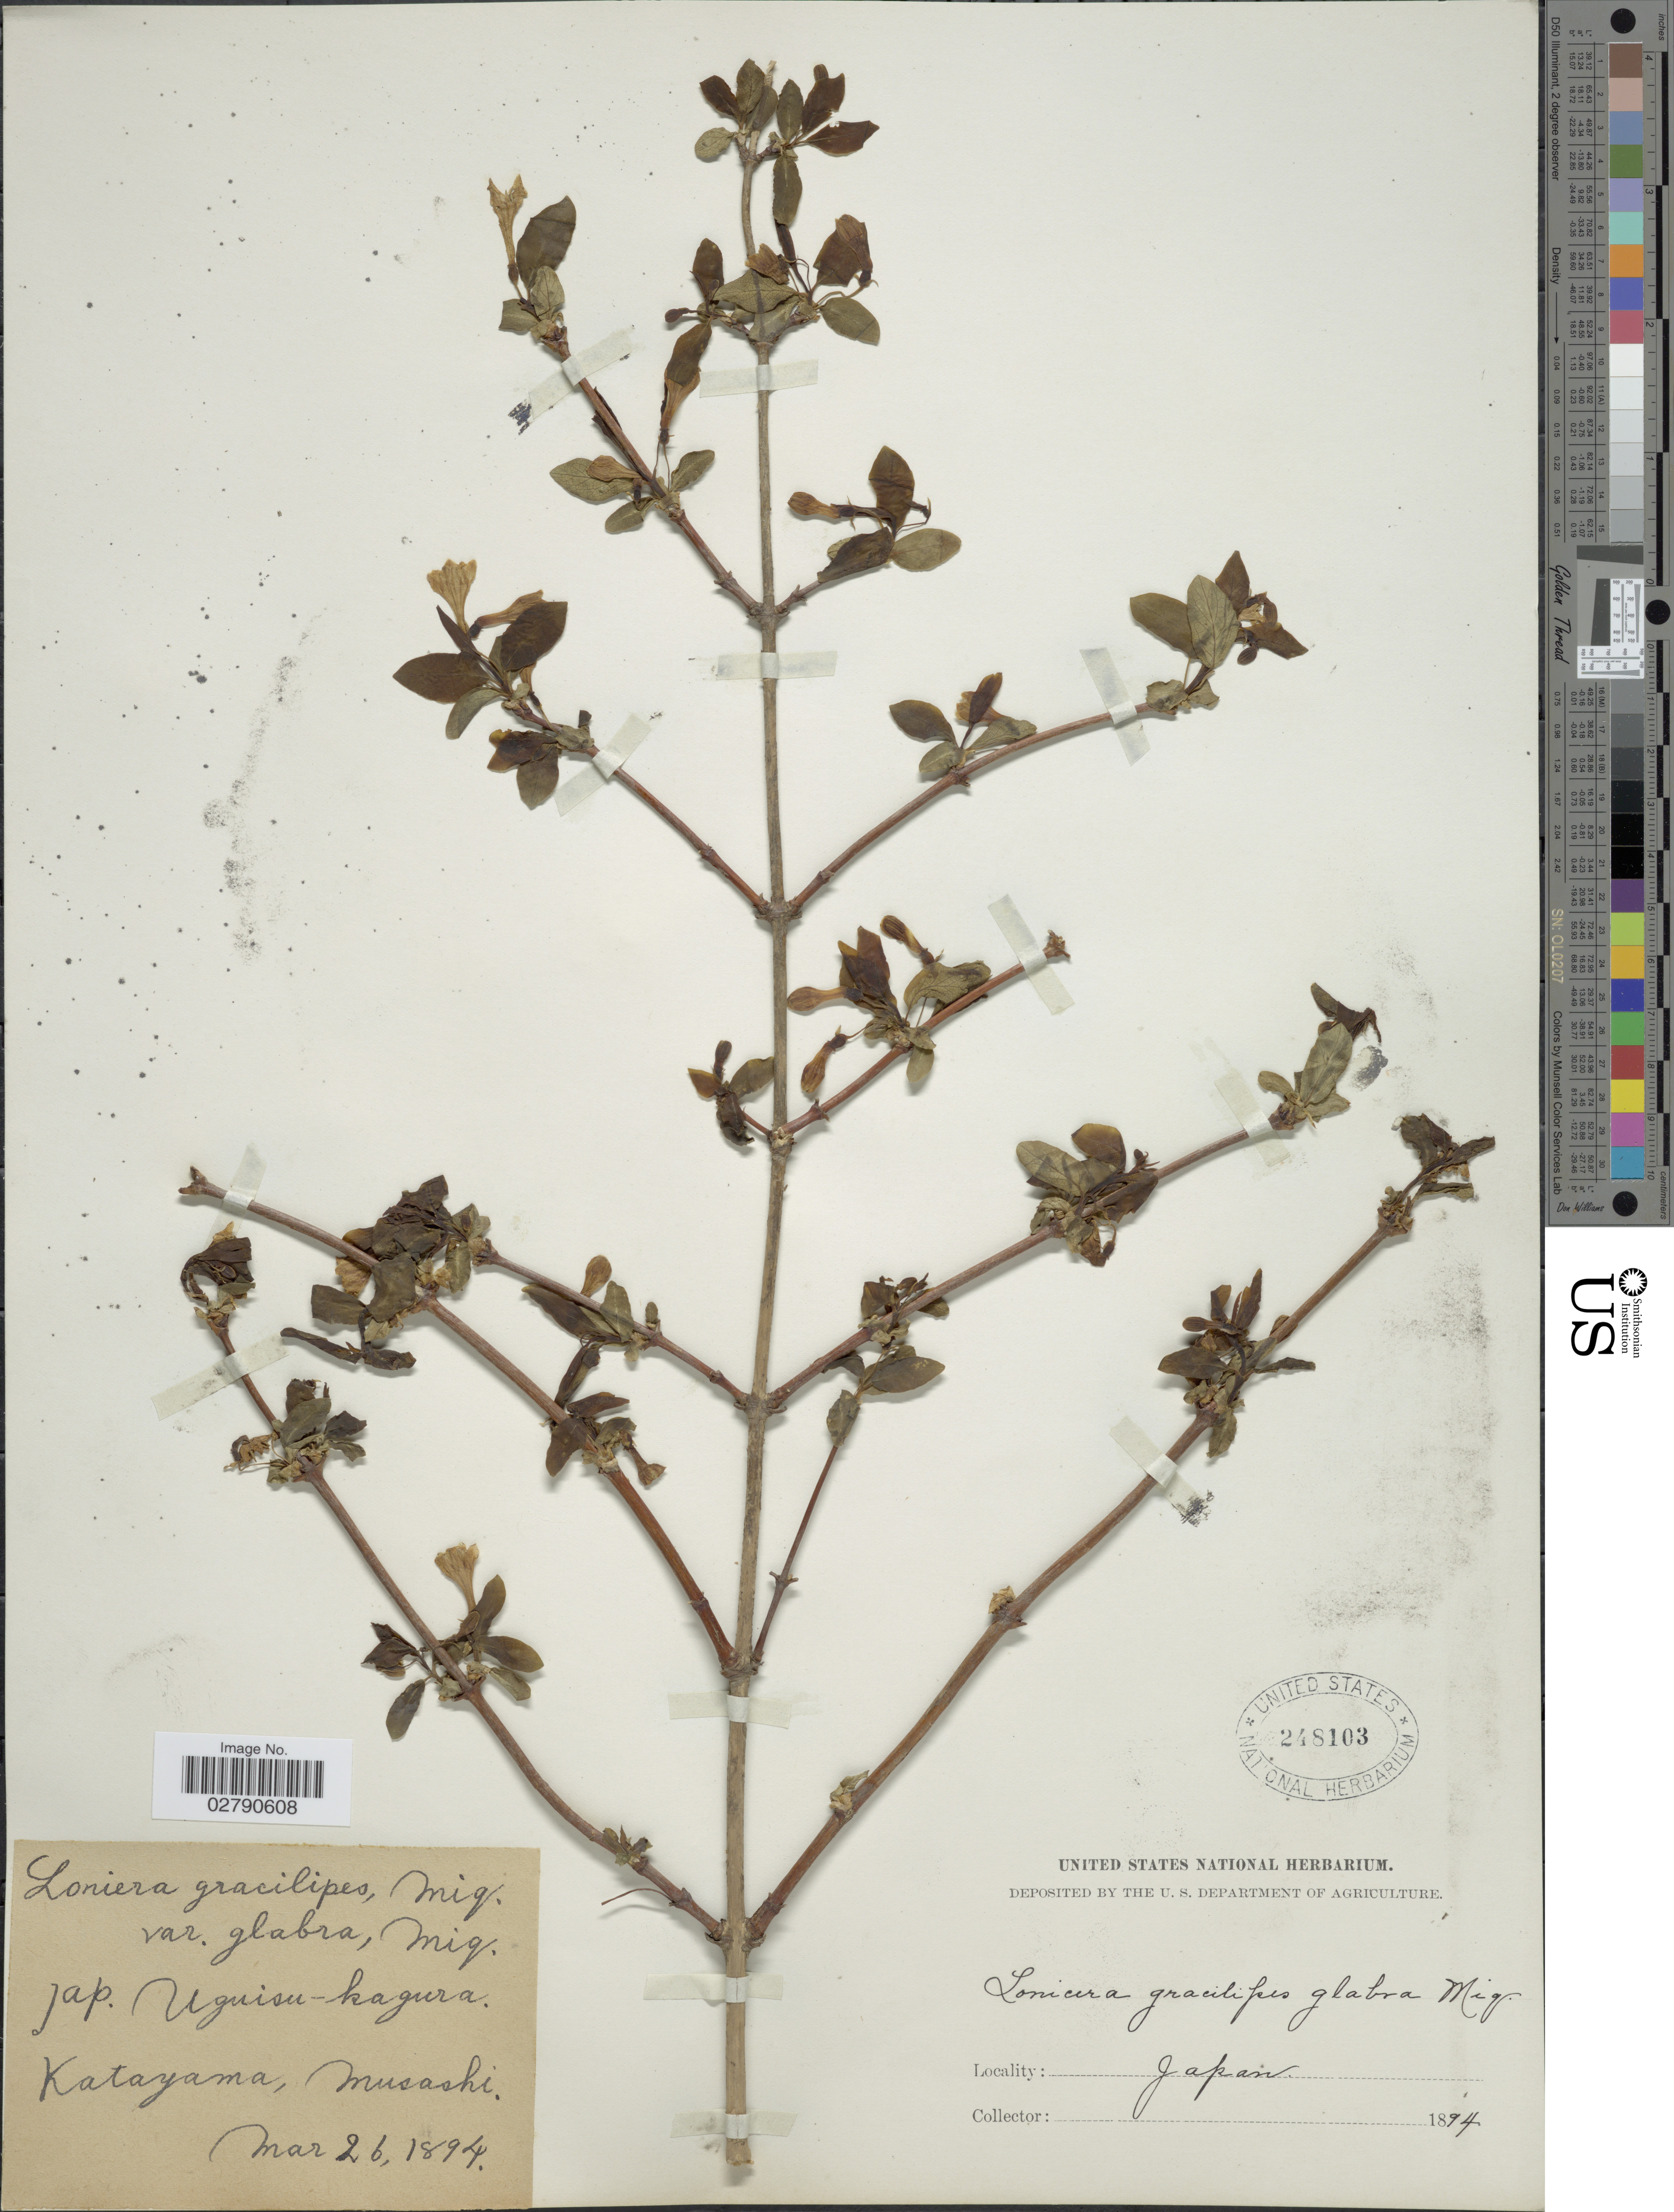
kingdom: Plantae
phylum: Tracheophyta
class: Magnoliopsida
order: Dipsacales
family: Caprifoliaceae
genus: Lonicera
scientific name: Lonicera gracilipes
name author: Miq.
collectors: ex herb. United States National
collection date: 1894-03-26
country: Japan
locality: Katayama, Musashi.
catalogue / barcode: US 248103